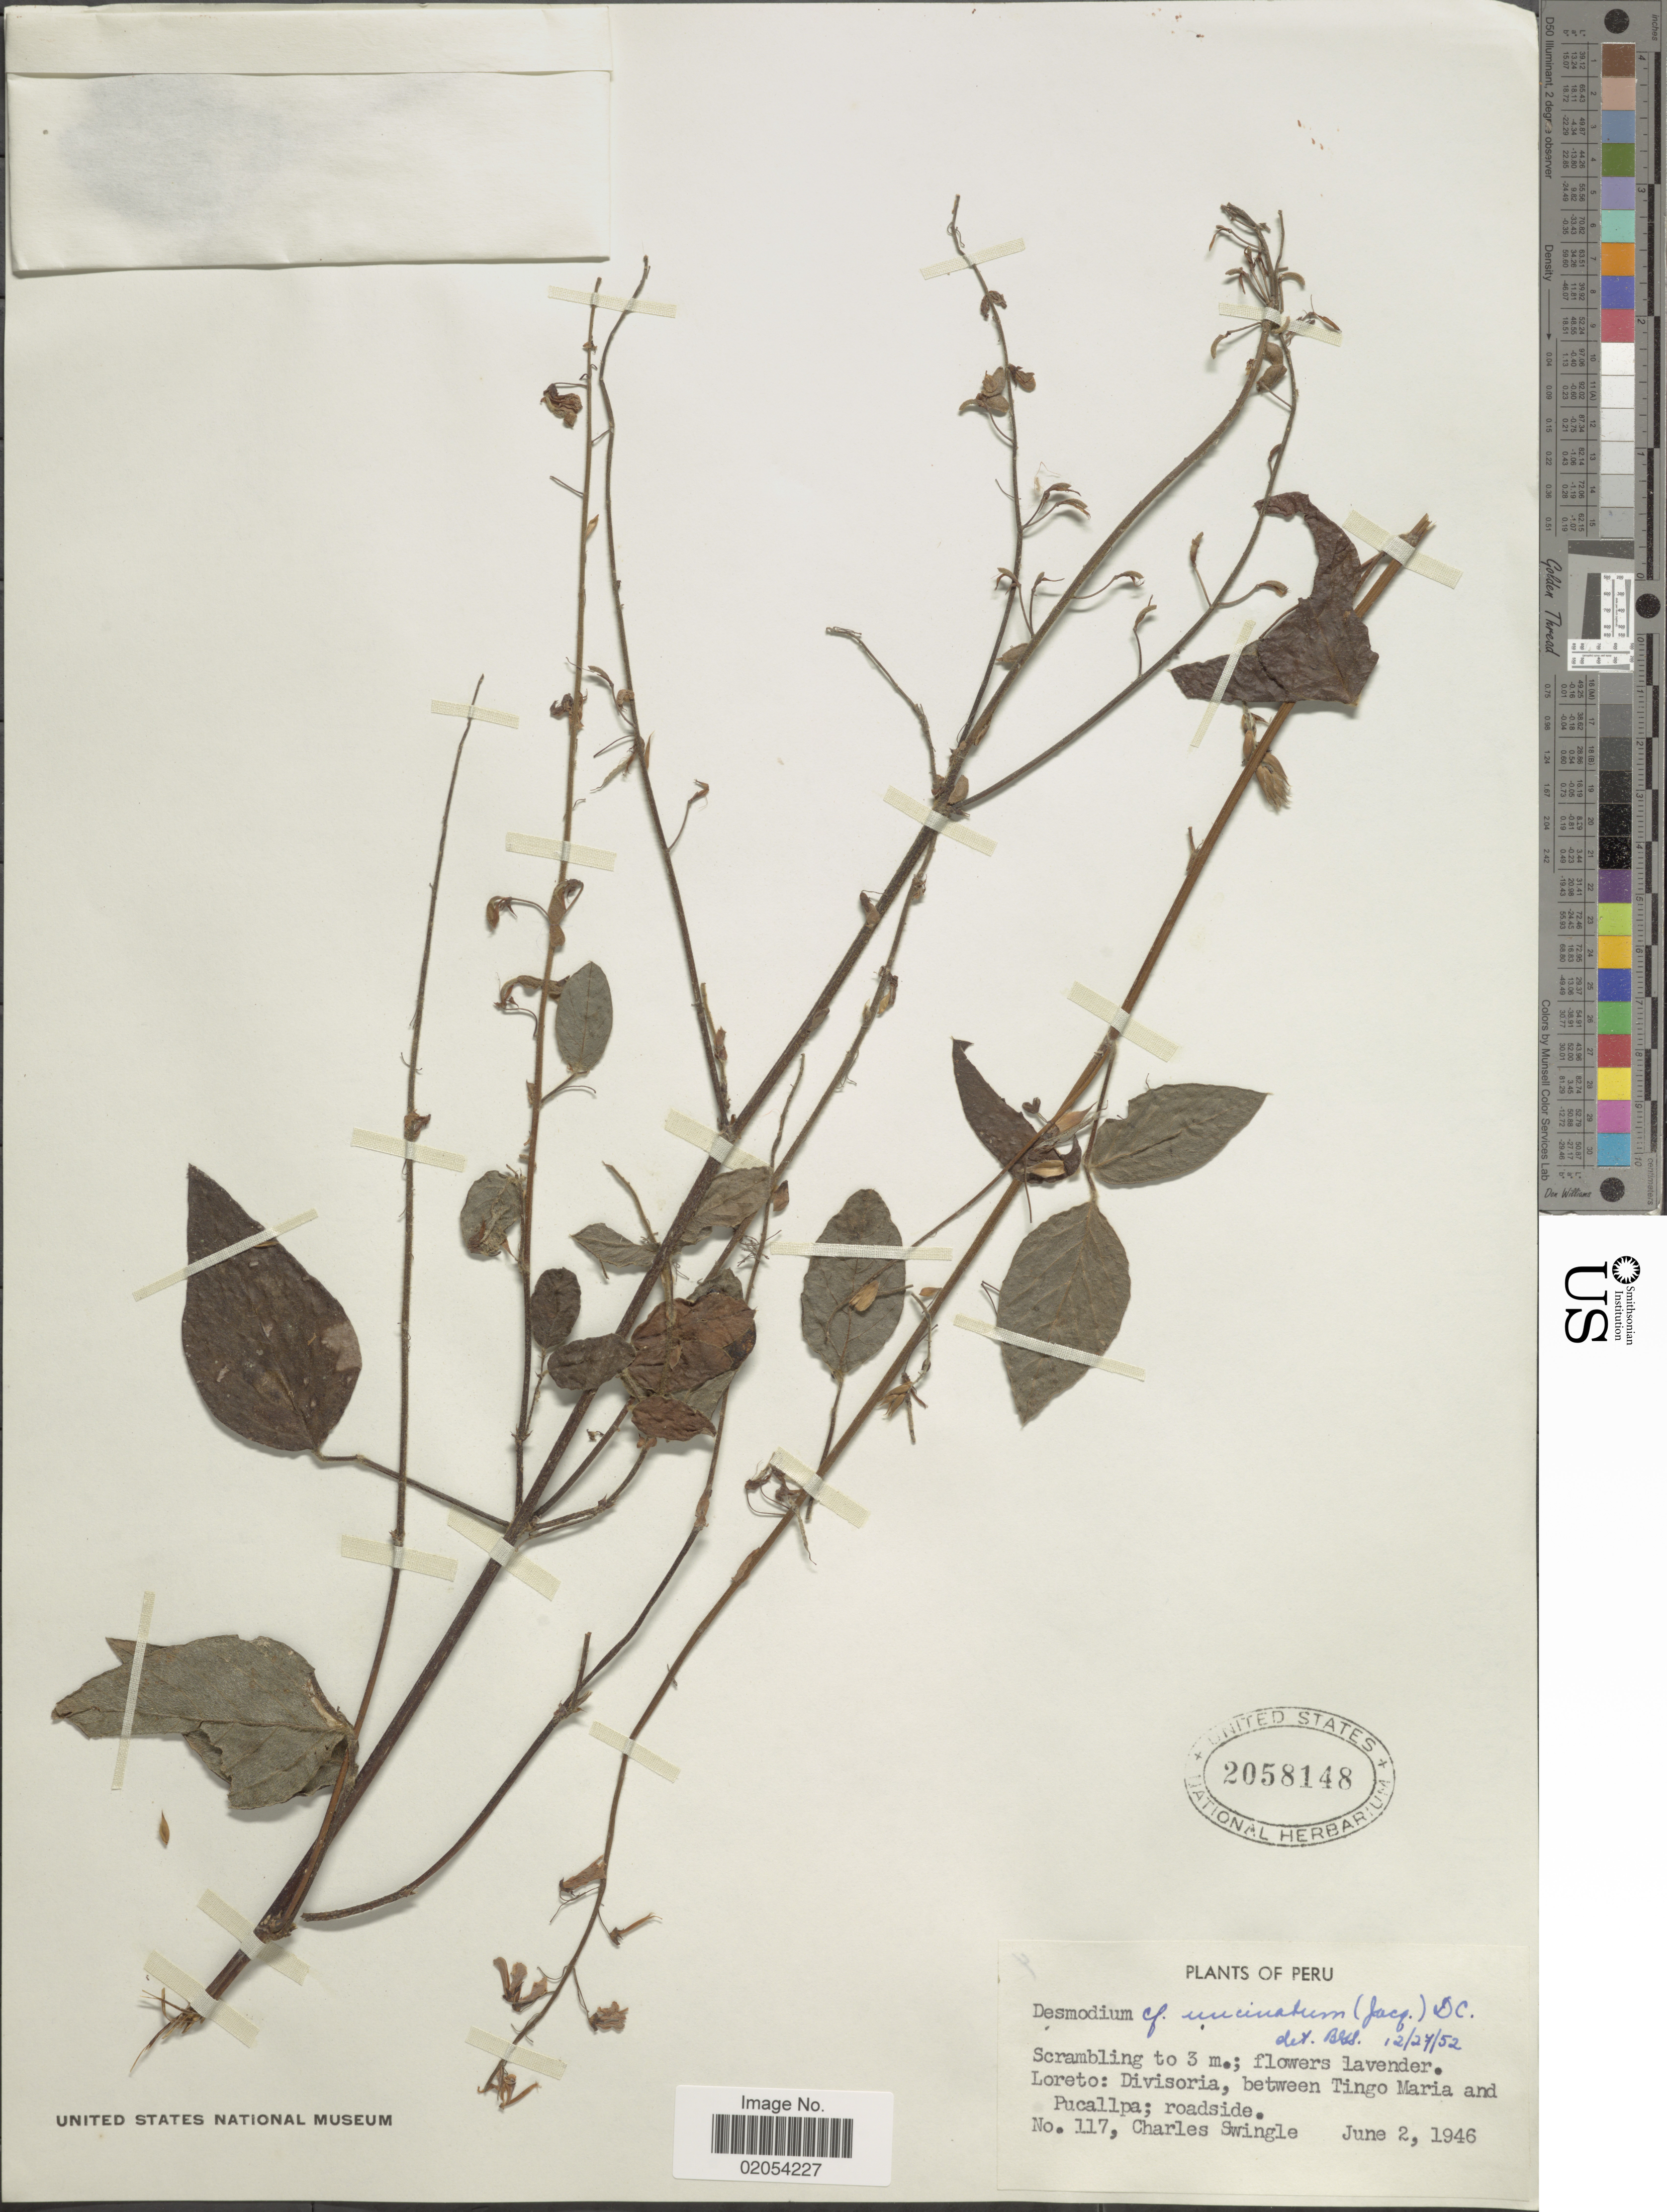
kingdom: Plantae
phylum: Tracheophyta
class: Magnoliopsida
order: Fabales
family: Fabaceae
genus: Desmodium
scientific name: Desmodium uncinatum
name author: (Jacq.) DC.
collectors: C. Swingle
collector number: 117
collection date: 1946-06-02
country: Peru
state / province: Loreto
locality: Loreto: Divisoria, between Tingo Maria and Pucallpa: roadside.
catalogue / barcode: US 2058148